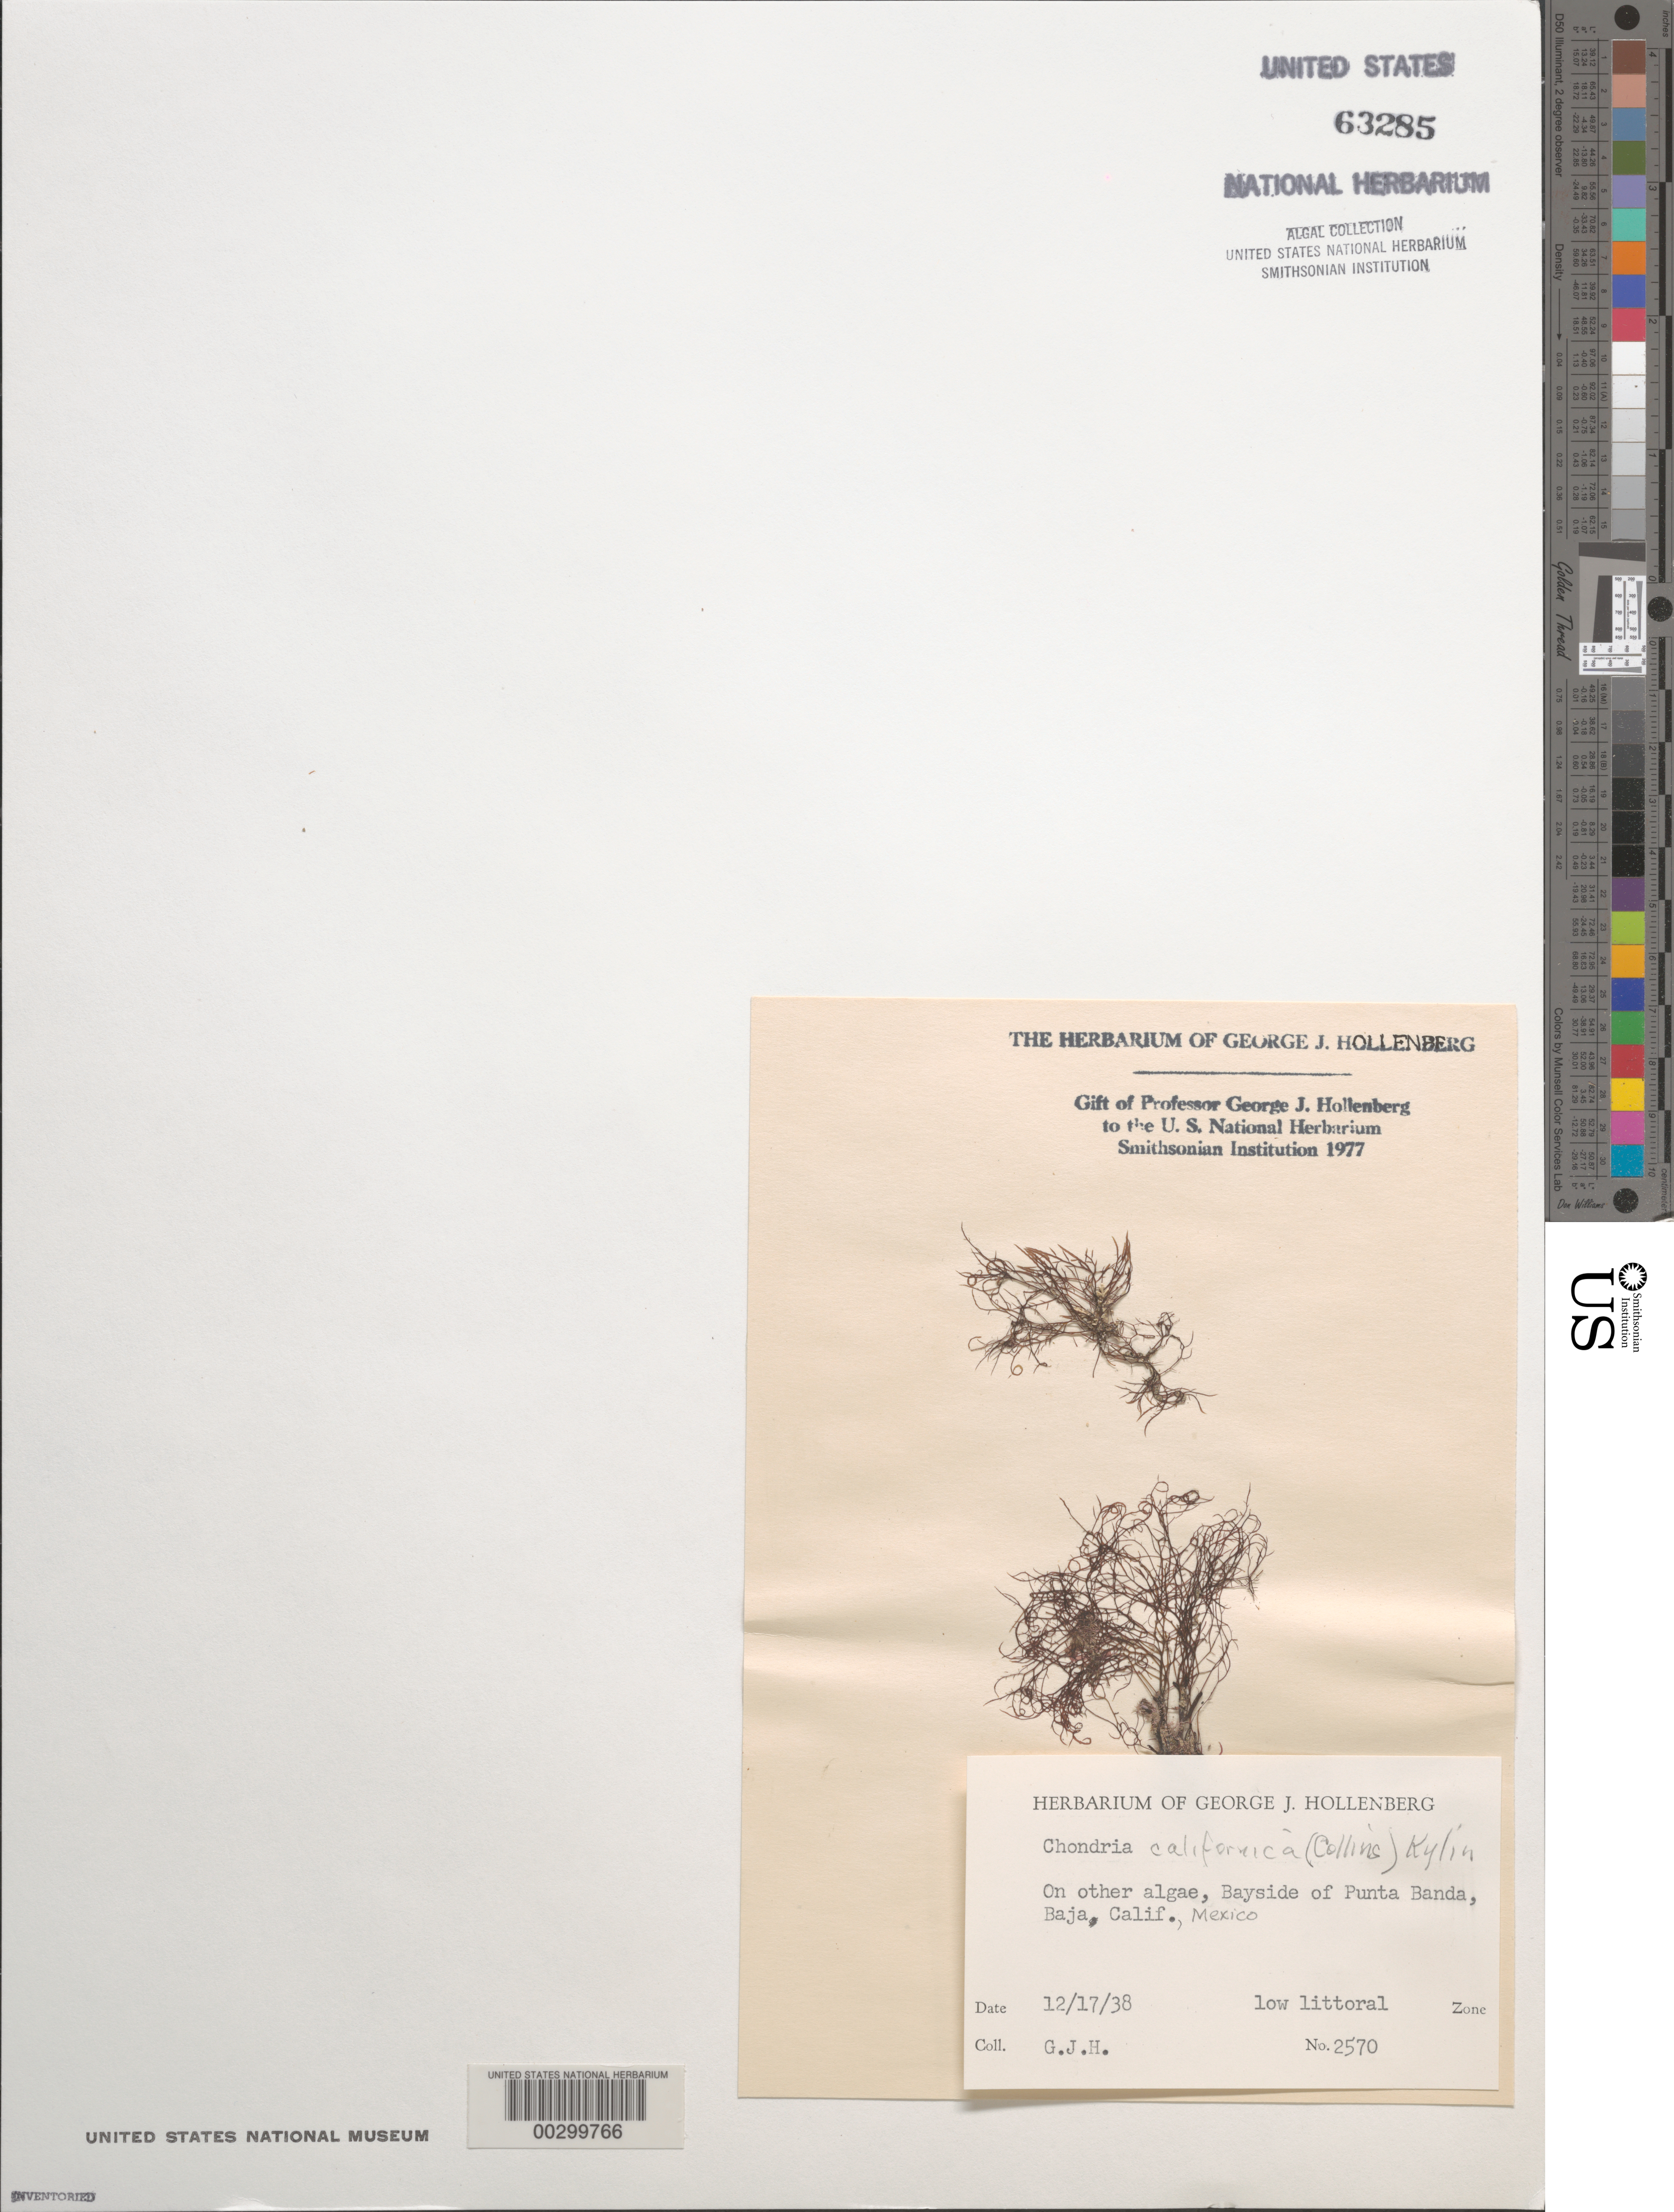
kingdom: Plantae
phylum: Rhodophyta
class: Florideophyceae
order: Ceramiales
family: Rhodomelaceae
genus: Chondria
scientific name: Chondria acrorhizophora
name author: Setch. & N.L. Gardner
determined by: Algae name updating Project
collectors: G. Hollenberg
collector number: GJH 2570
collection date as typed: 17 Dec 1938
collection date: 1938-12-17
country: Mexico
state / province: Baja California Norte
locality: Bay side of Punta Banda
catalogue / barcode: US 63285